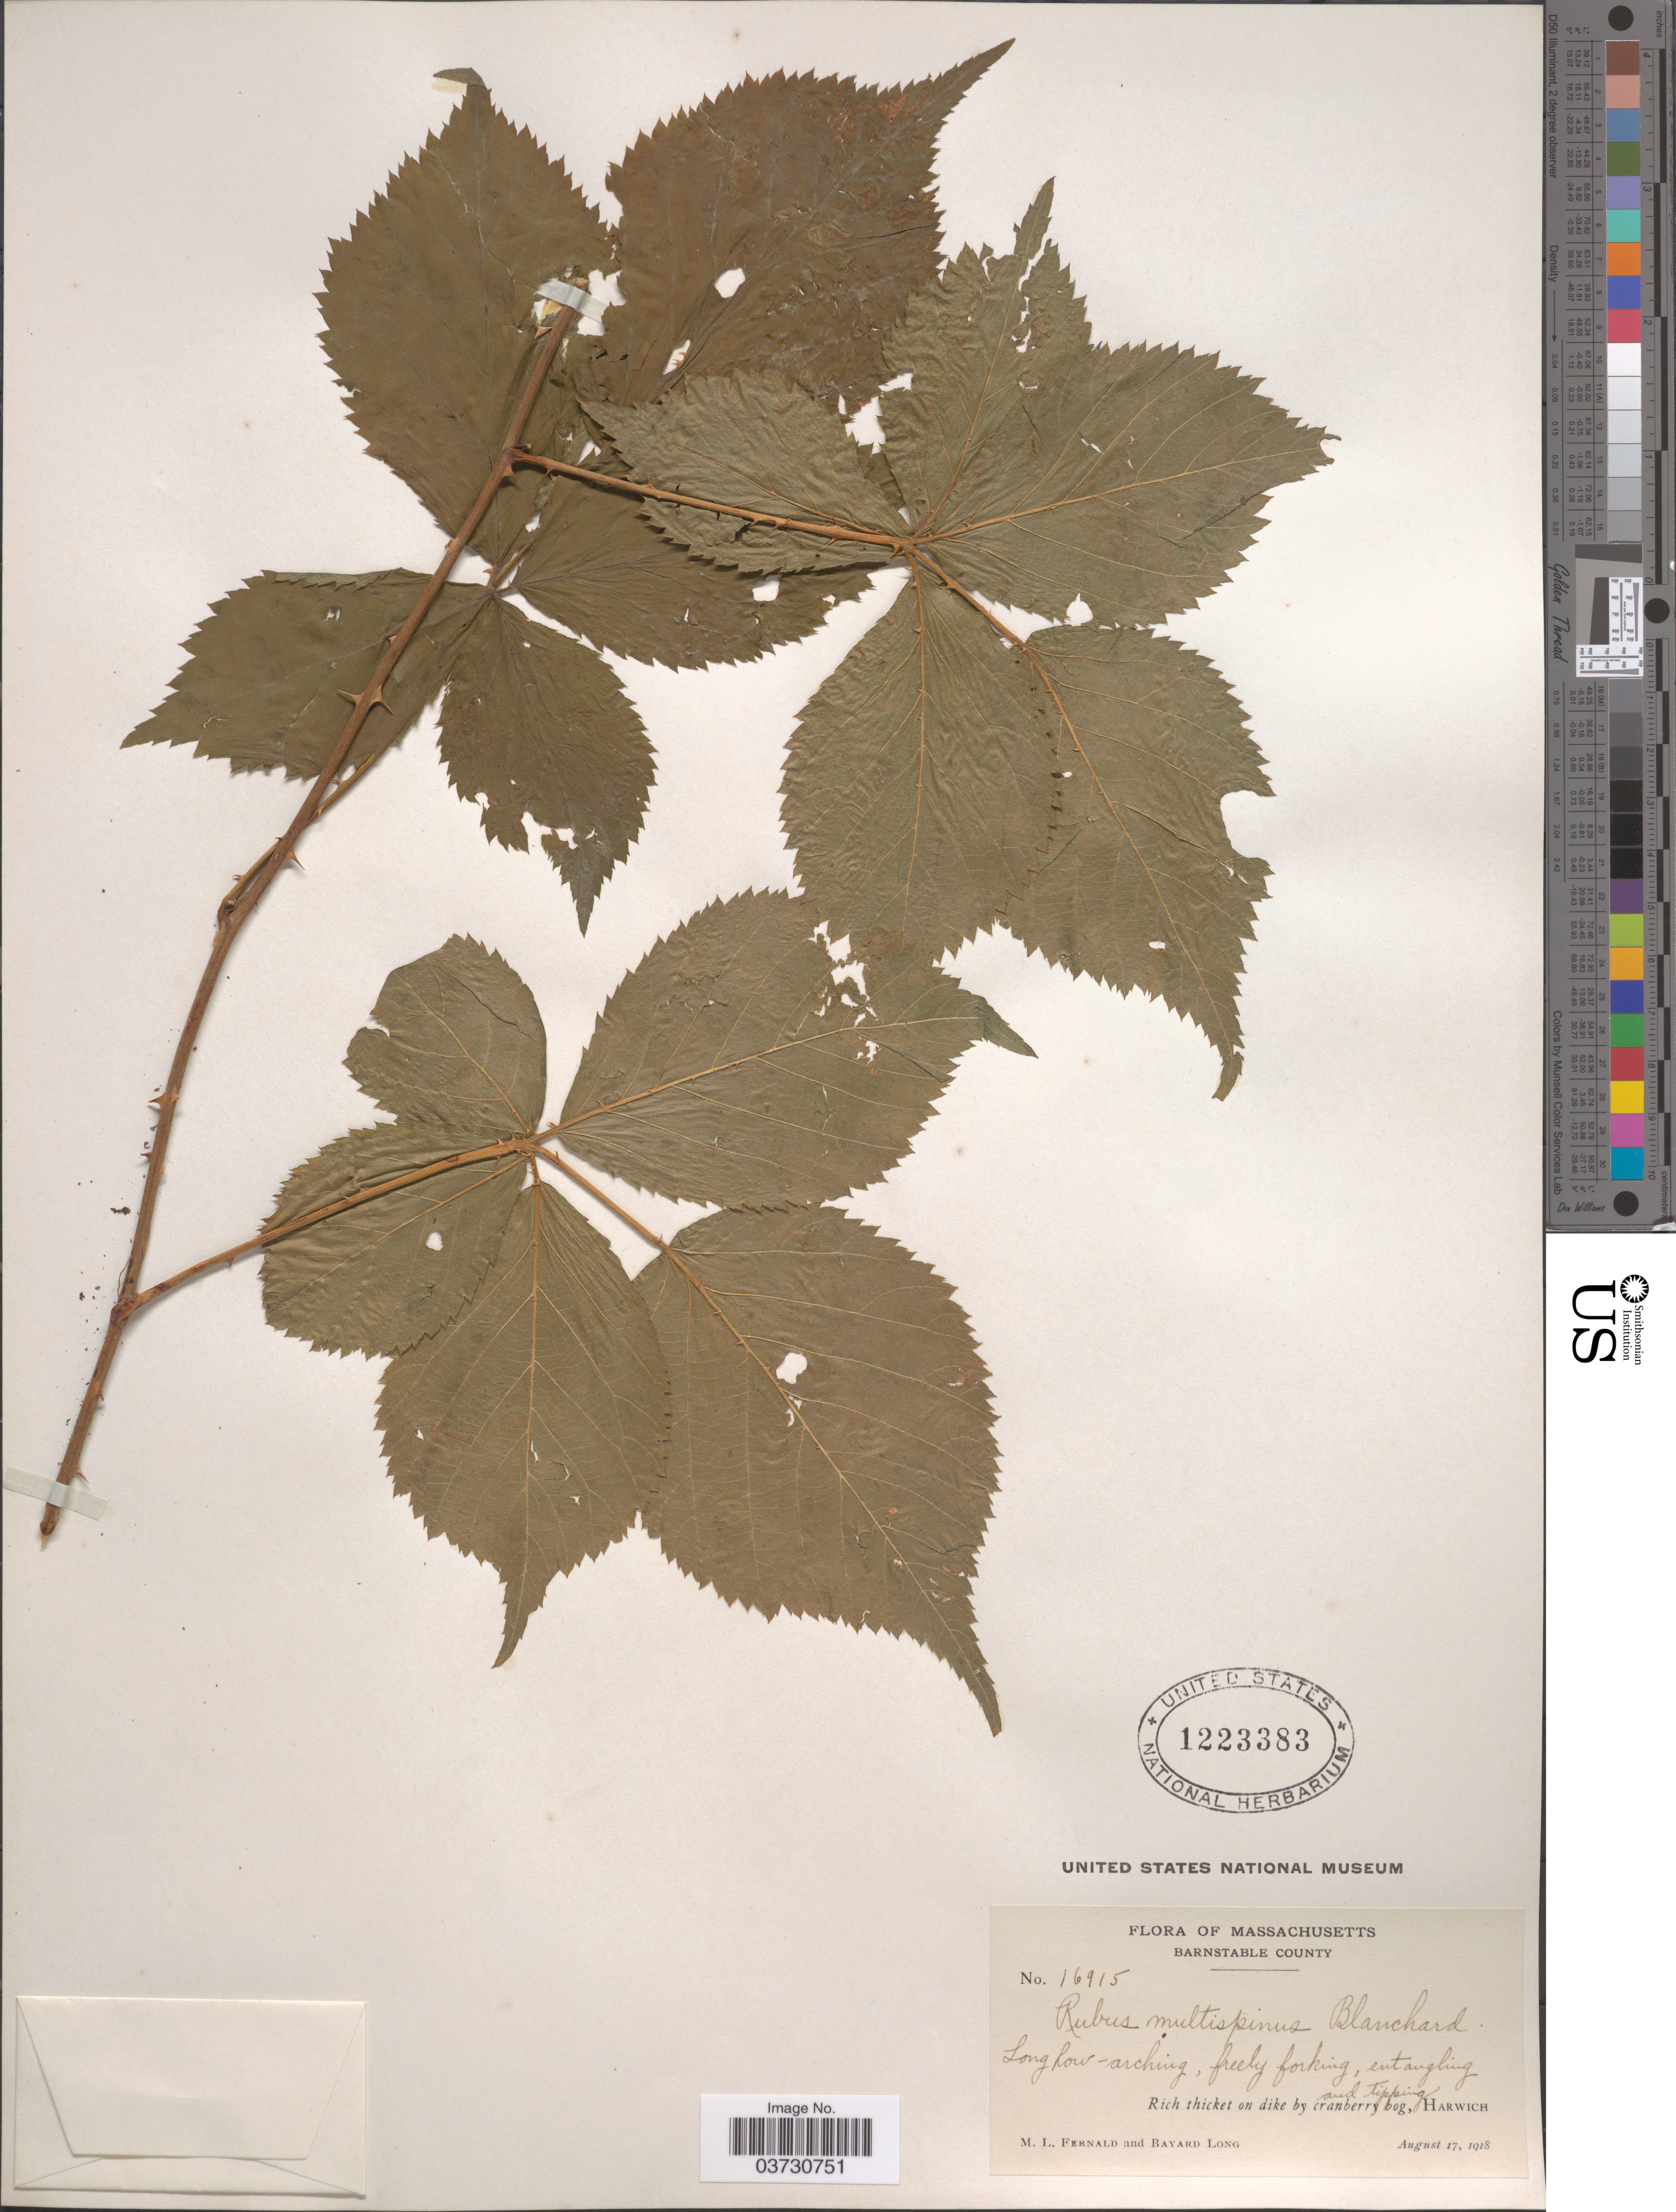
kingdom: Plantae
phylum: Tracheophyta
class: Magnoliopsida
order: Rosales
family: Rosaceae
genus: Rubus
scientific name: Rubus multispinus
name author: Blanch.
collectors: M. L. Fernald & B. Long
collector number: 16915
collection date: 1918-08-17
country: United States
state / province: Massachusetts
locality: Barnstable County. Rich thicket on dike by cranberry bog, Harwich.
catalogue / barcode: US 1223383